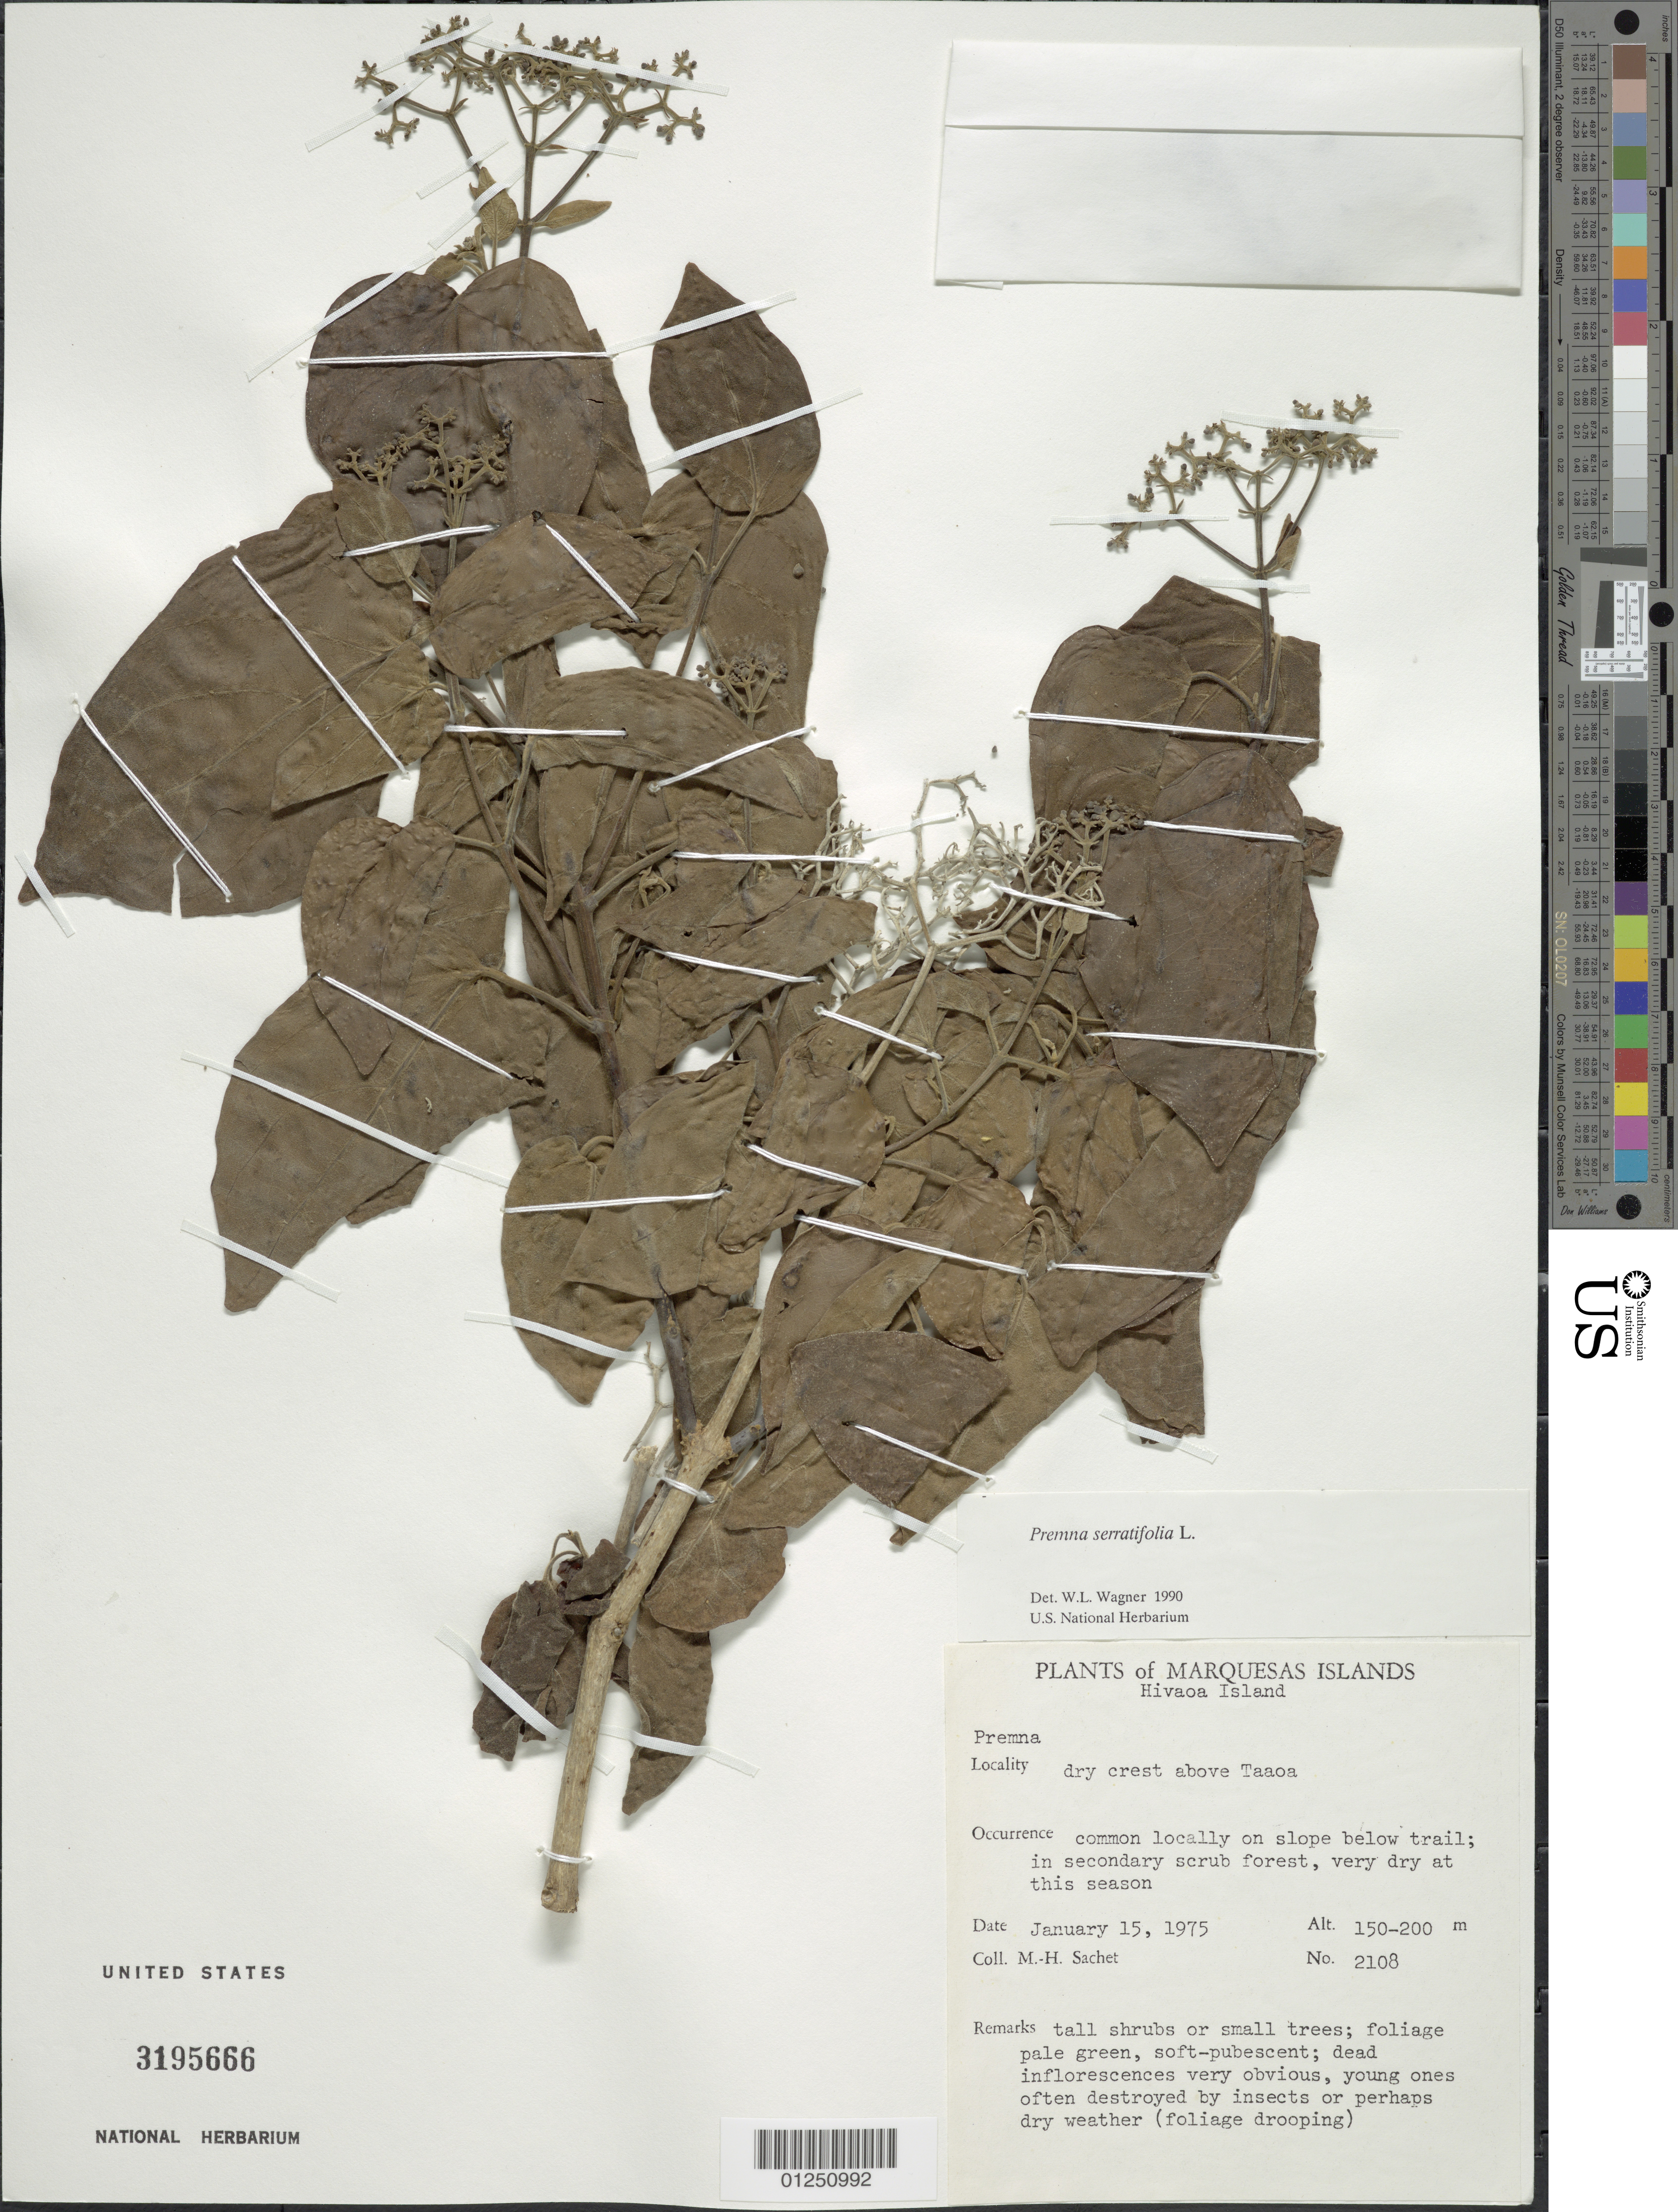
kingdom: Plantae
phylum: Tracheophyta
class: Magnoliopsida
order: Lamiales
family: Lamiaceae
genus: Premna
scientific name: Premna serratifolia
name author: L.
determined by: Wagner, W. L., (BOT), Smithsonian Institution - National Museum of Natural History (UNITED STATES)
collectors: M.-H. Sachet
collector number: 2108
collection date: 1975-01-15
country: French Polynesia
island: Hiva Oa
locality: Dry crest above Taaoa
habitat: Common locally on slope below trail; in secondary scrub forest, very dry at this season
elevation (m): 150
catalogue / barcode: US 3195666